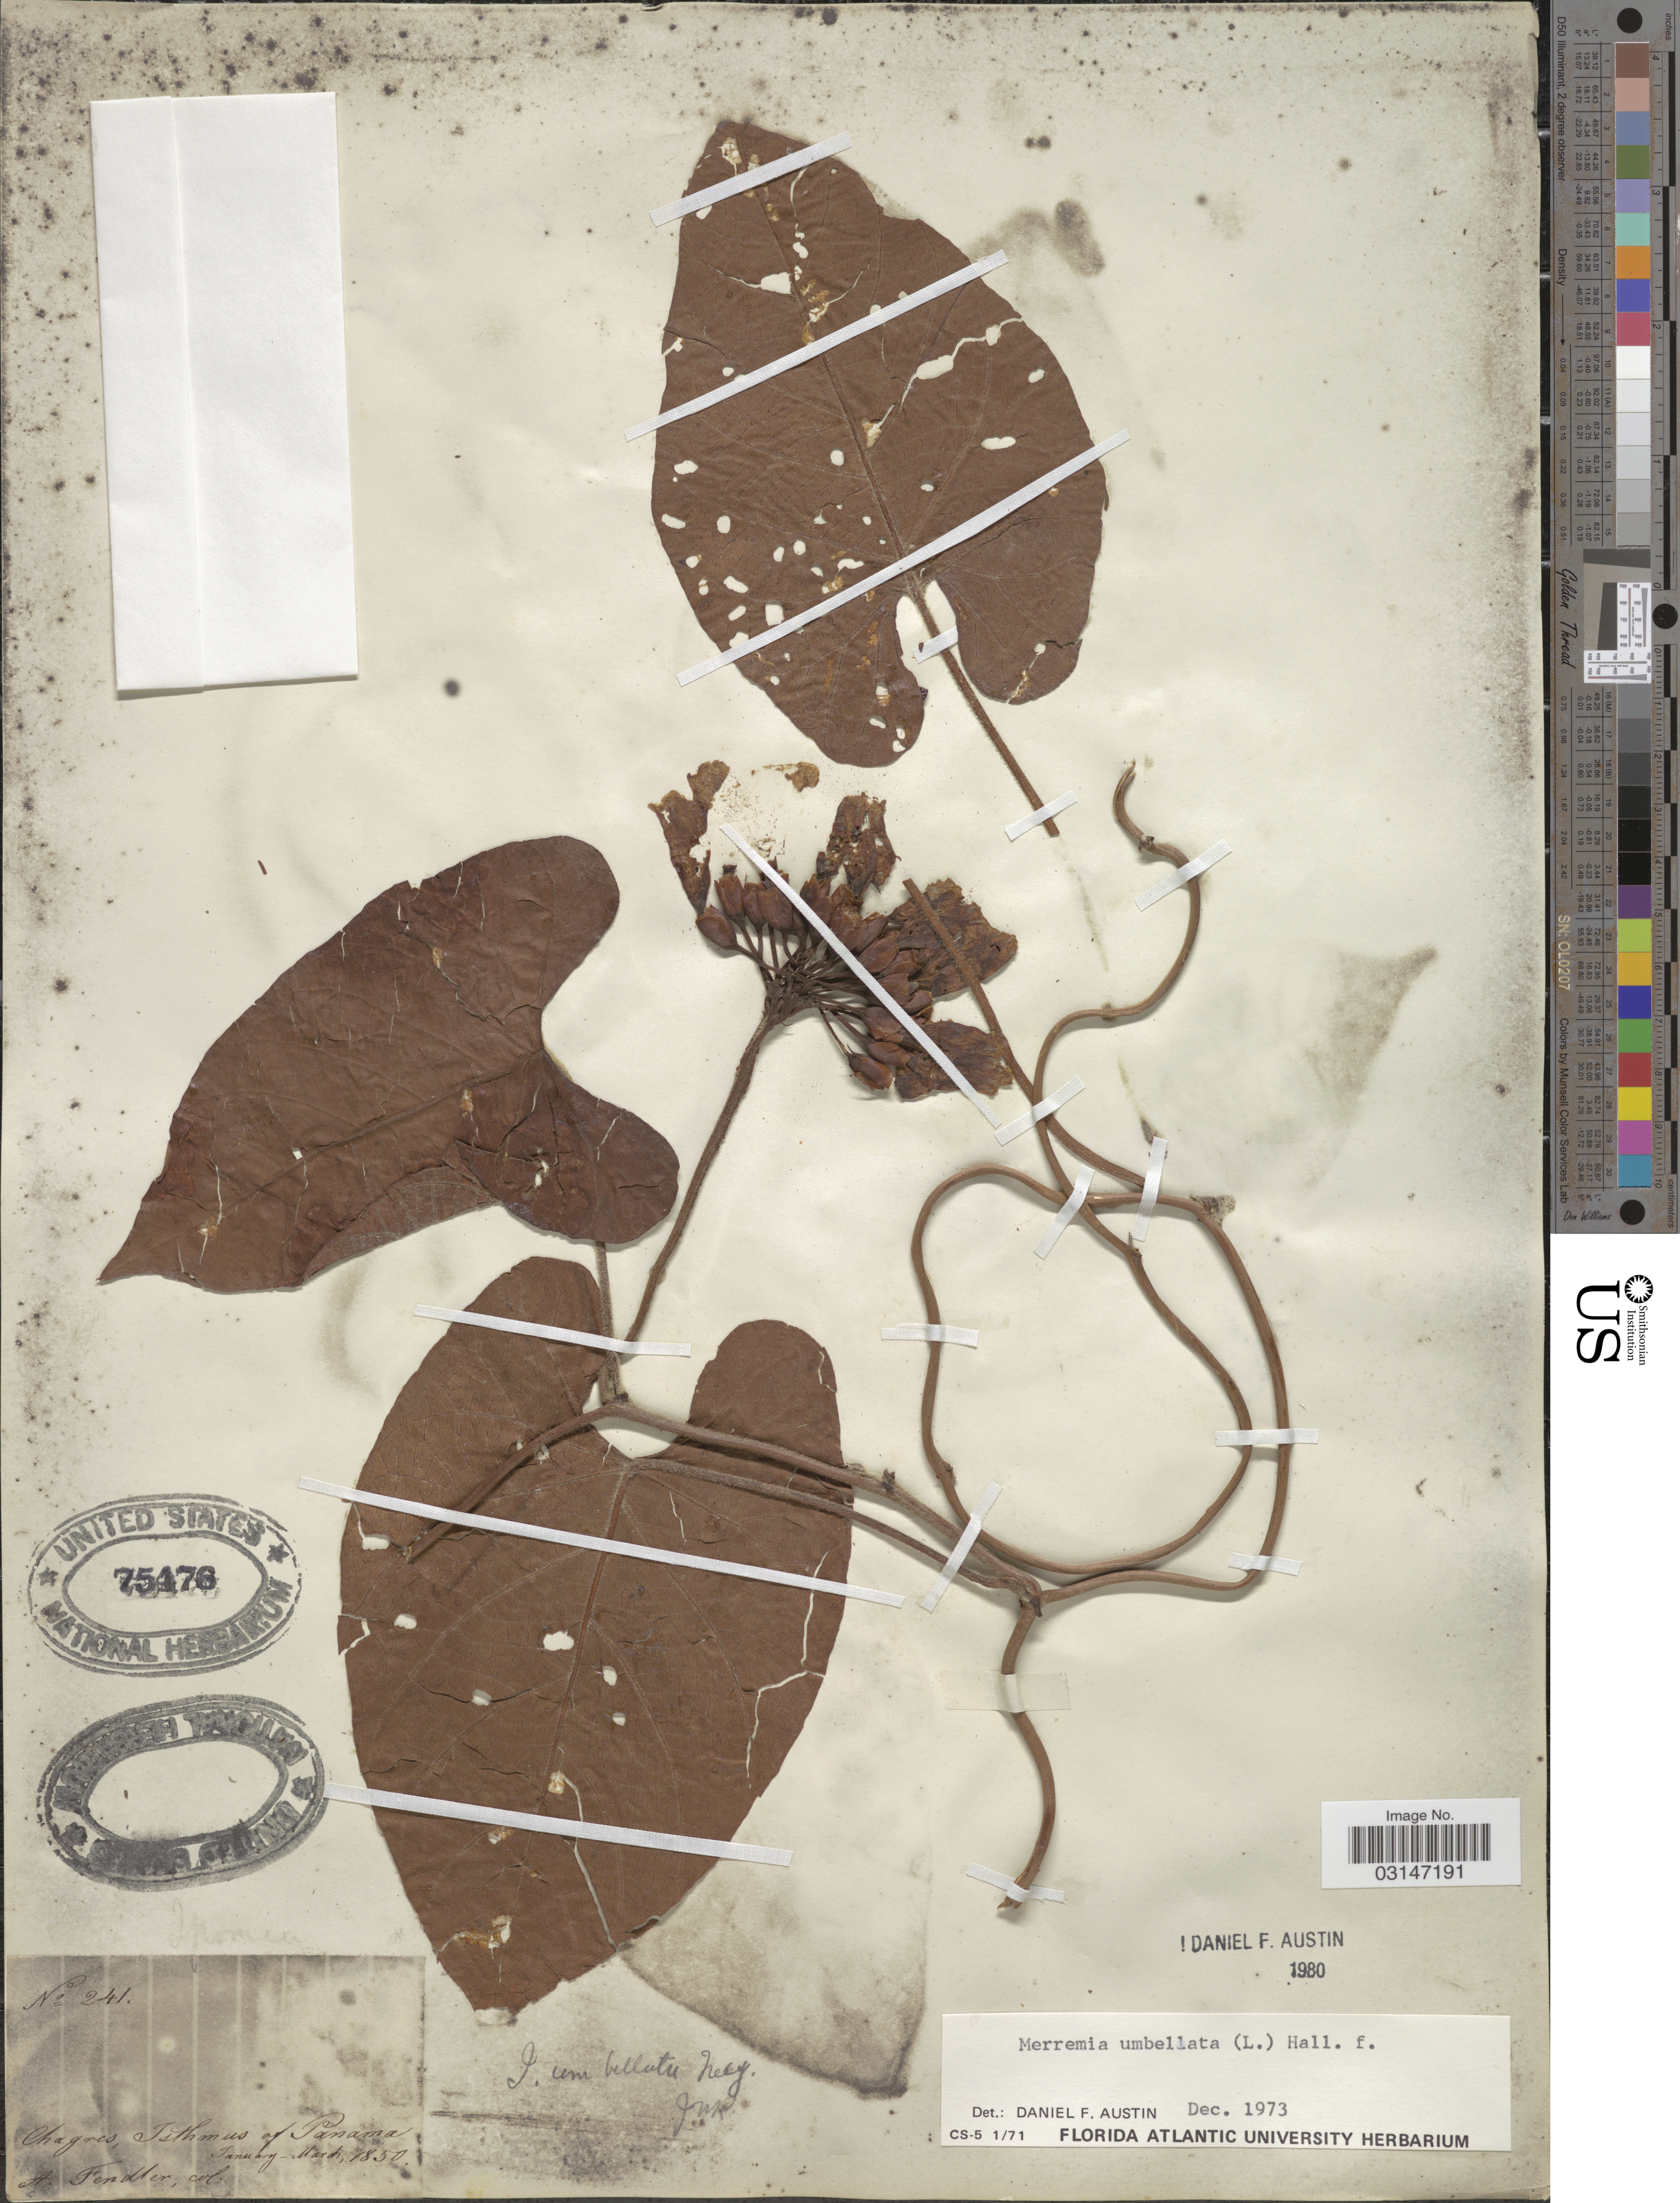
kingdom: Plantae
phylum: Tracheophyta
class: Magnoliopsida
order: Solanales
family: Convolvulaceae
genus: Camonea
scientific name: Camonea umbellata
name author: (L.) A. R. Simões & Staples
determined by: Strong, Mark T., (BOT), Smithsonian Institution - National Museum of Natural History (UNITED STATES)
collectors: A. Fendler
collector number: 241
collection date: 1850-01/1850-03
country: Panama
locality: Chagres, Isthmus of Panama.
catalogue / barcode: US 75476